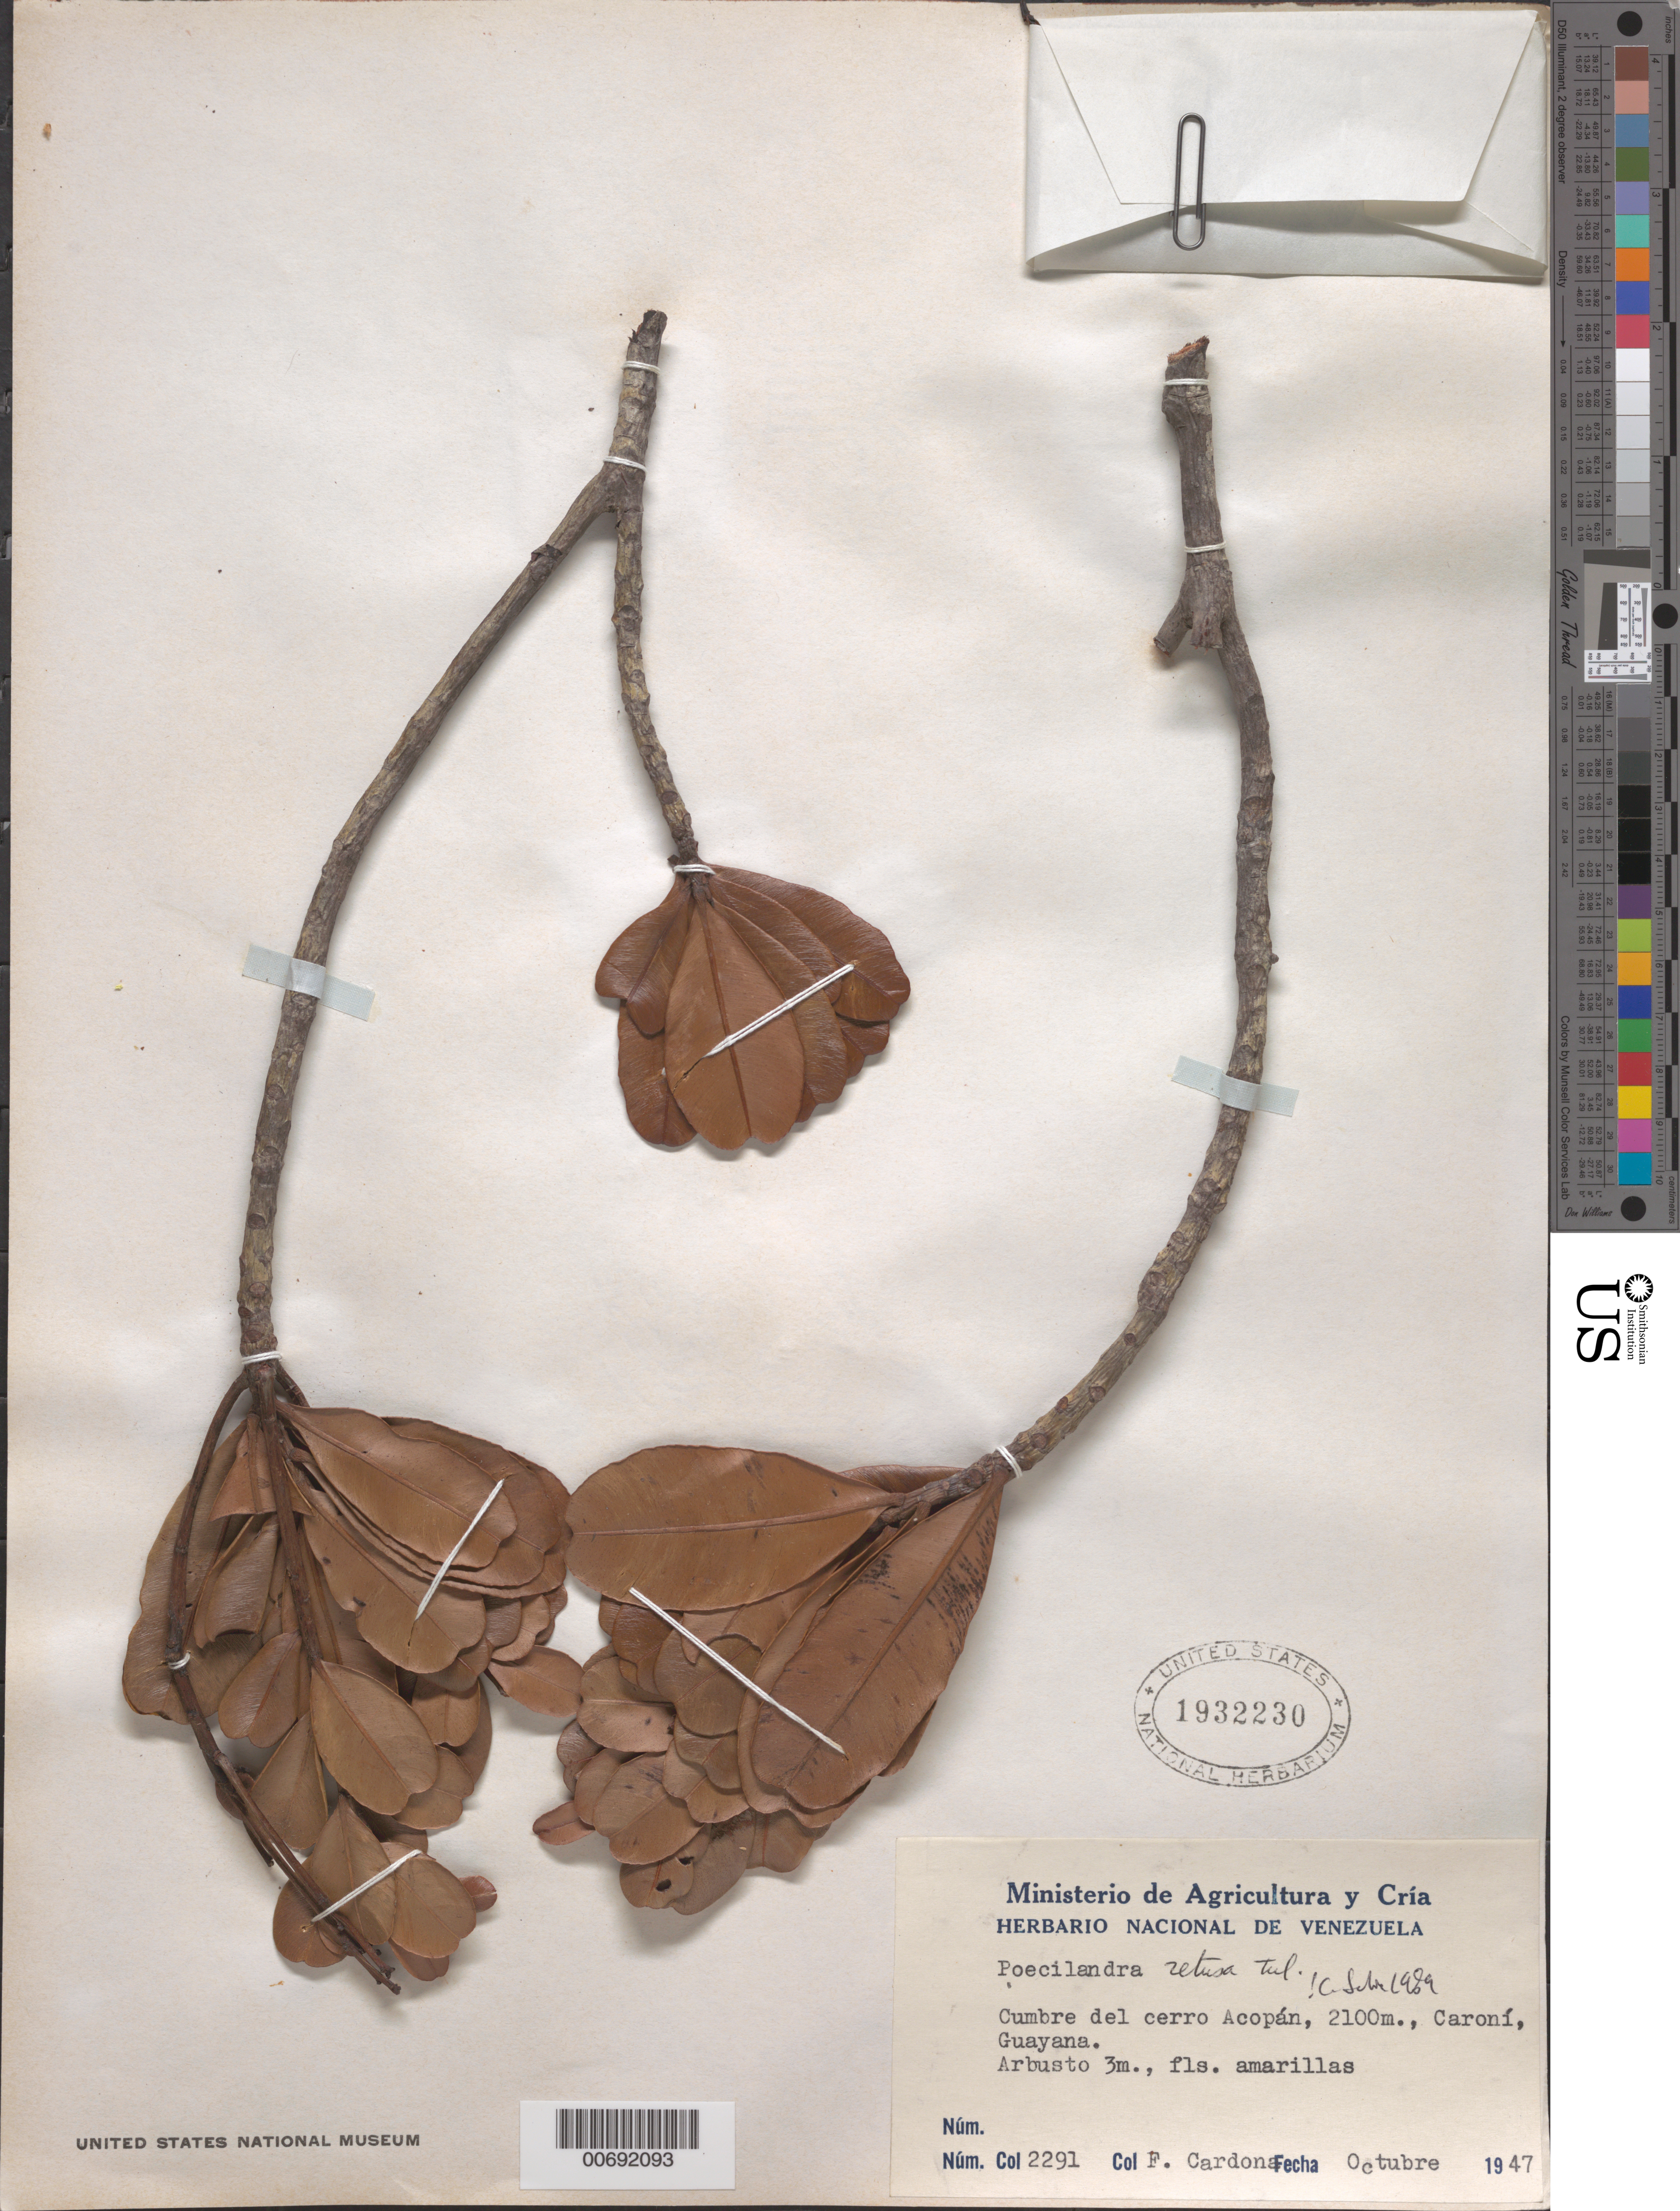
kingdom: Plantae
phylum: Tracheophyta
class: Magnoliopsida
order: Malpighiales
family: Ochnaceae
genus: Poecilandra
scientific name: Poecilandra retusa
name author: Tul.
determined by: Sastre, C. H. L.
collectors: F. Cardona Puig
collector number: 2291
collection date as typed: Oct-47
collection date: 1947-10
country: Venezuela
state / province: Bolívar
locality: Cerro Acopán, Río Caroní, Guayana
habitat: Summit of hill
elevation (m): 2100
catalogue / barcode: US 1932230